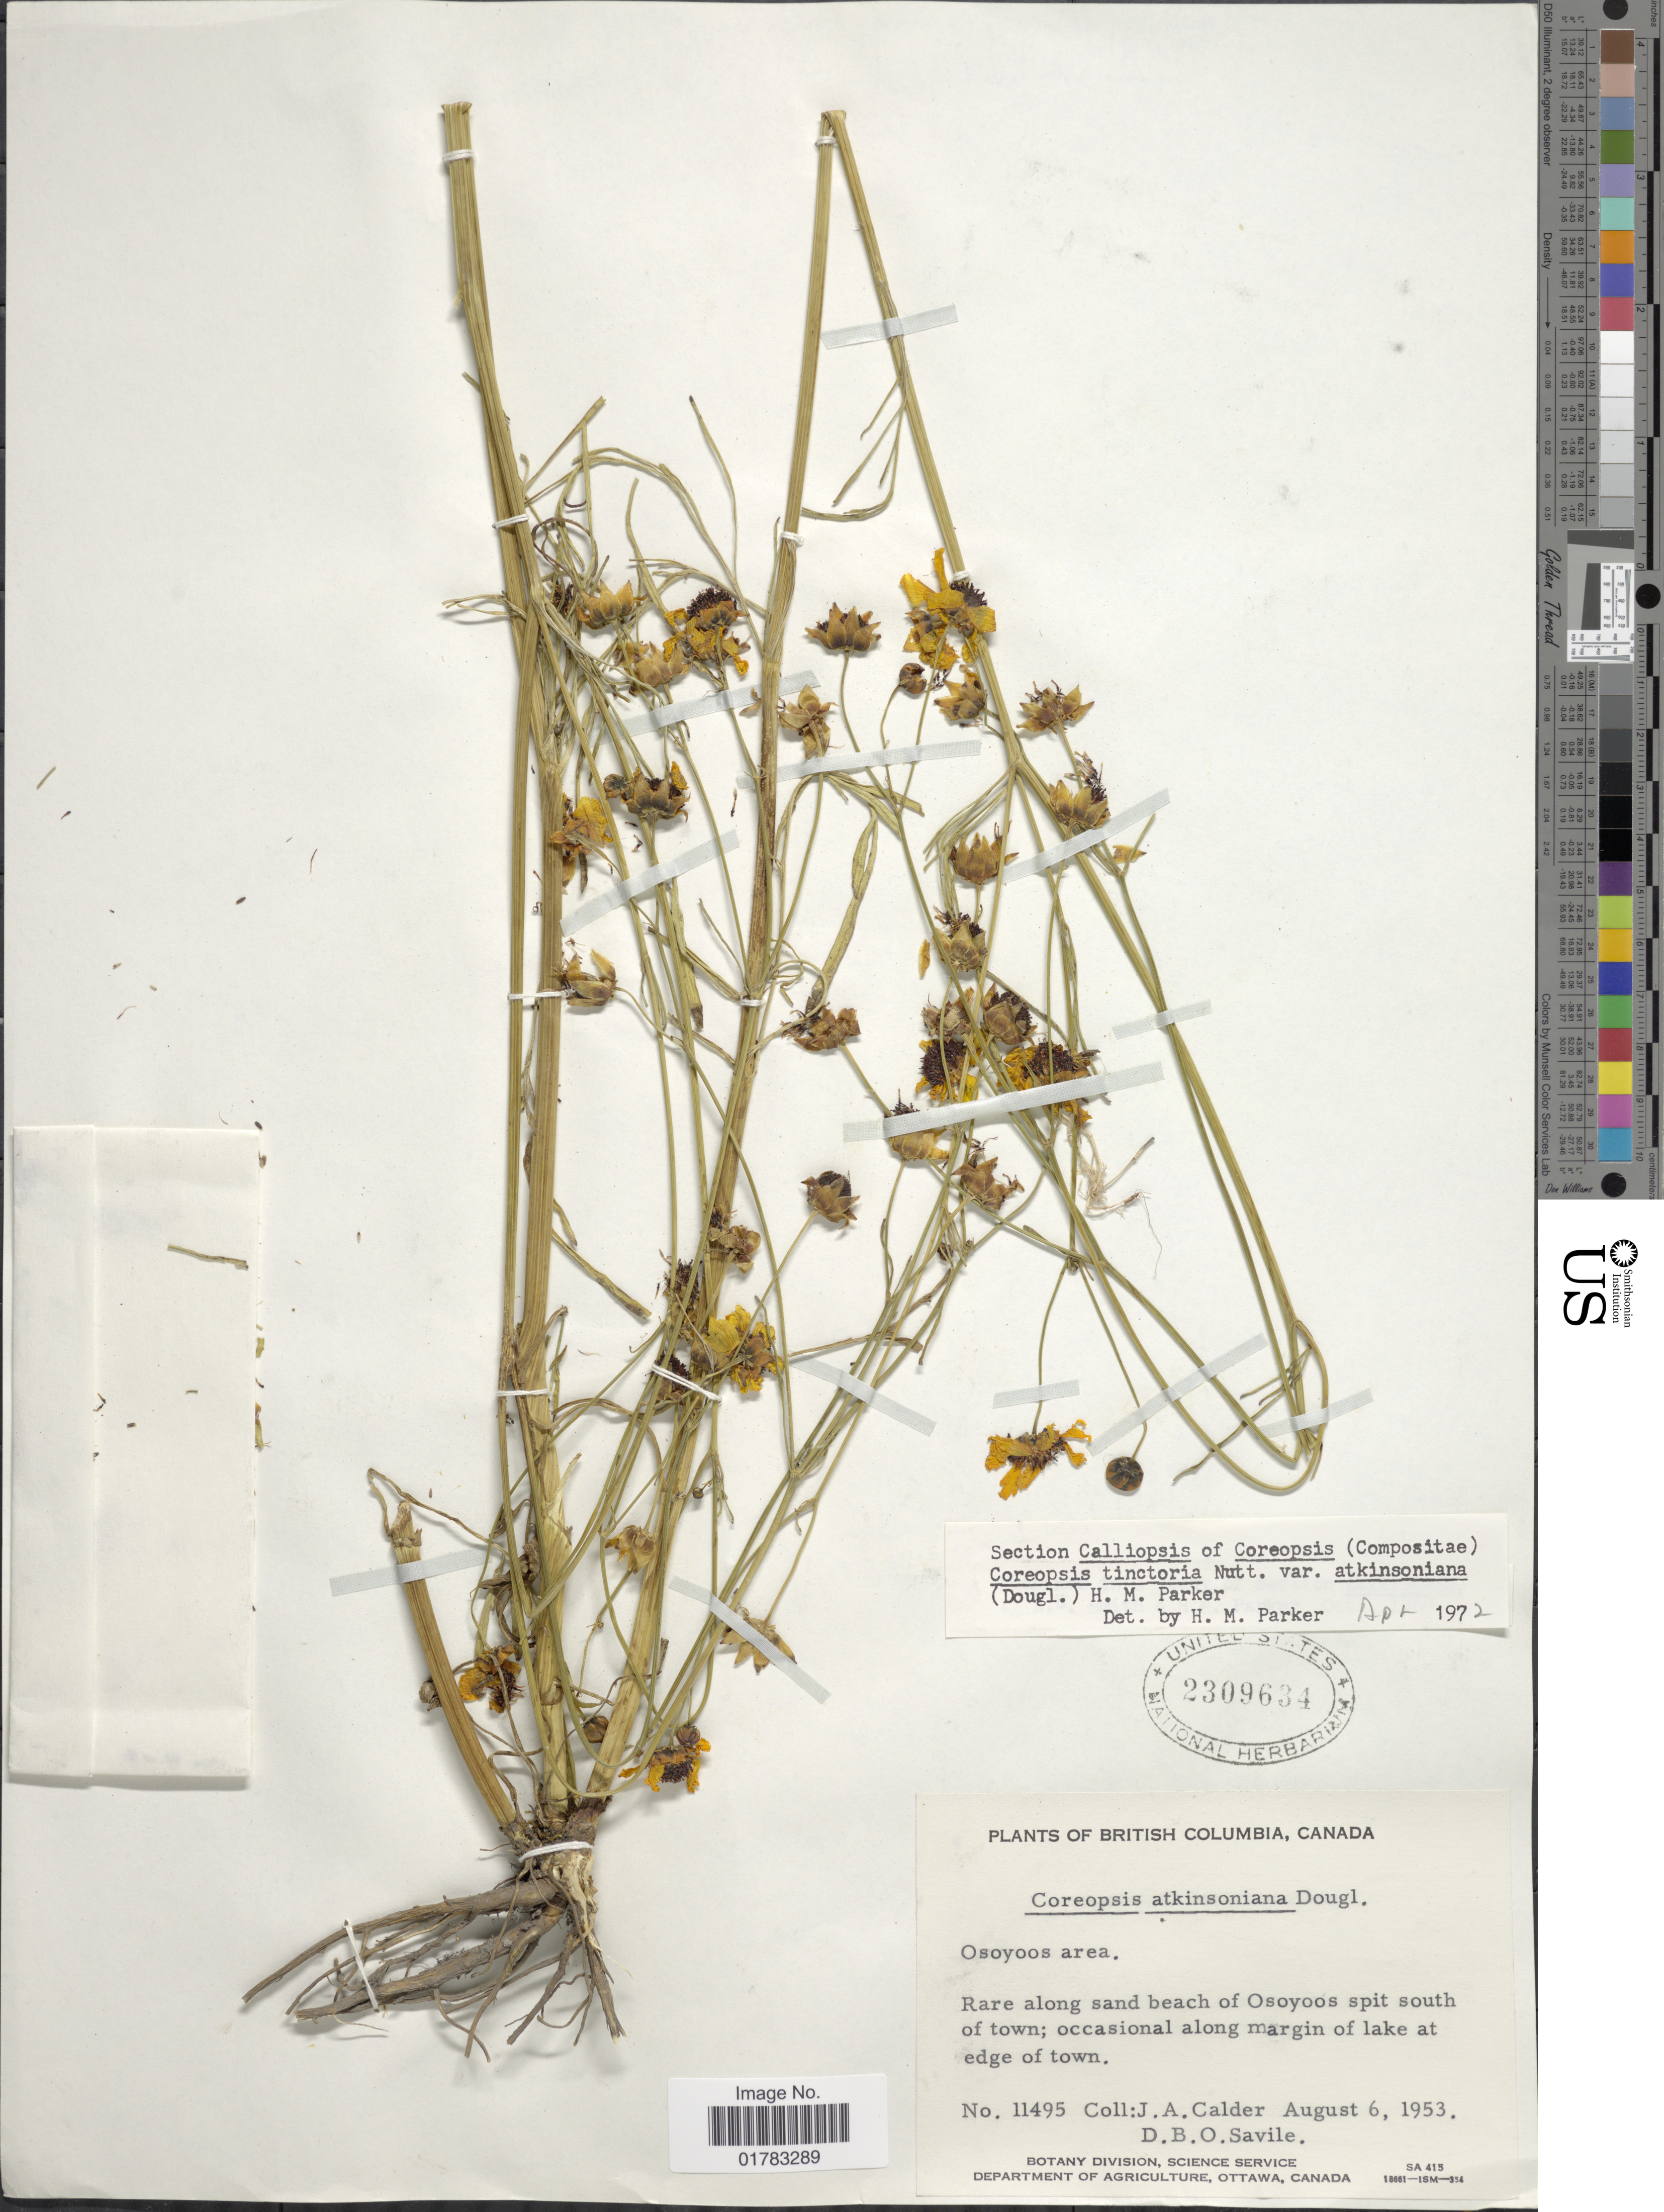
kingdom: Plantae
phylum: Tracheophyta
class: Magnoliopsida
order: Asterales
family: Asteraceae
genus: Coreopsis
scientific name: Coreopsis tinctoria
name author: Nutt.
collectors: J. A. Calder & D. Savile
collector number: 11495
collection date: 1953-08-06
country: Canada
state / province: British Columbia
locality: Rare along sand beach of Osoyoos spit south of town; occasional along margin of lake at edge of town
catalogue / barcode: US 2309634